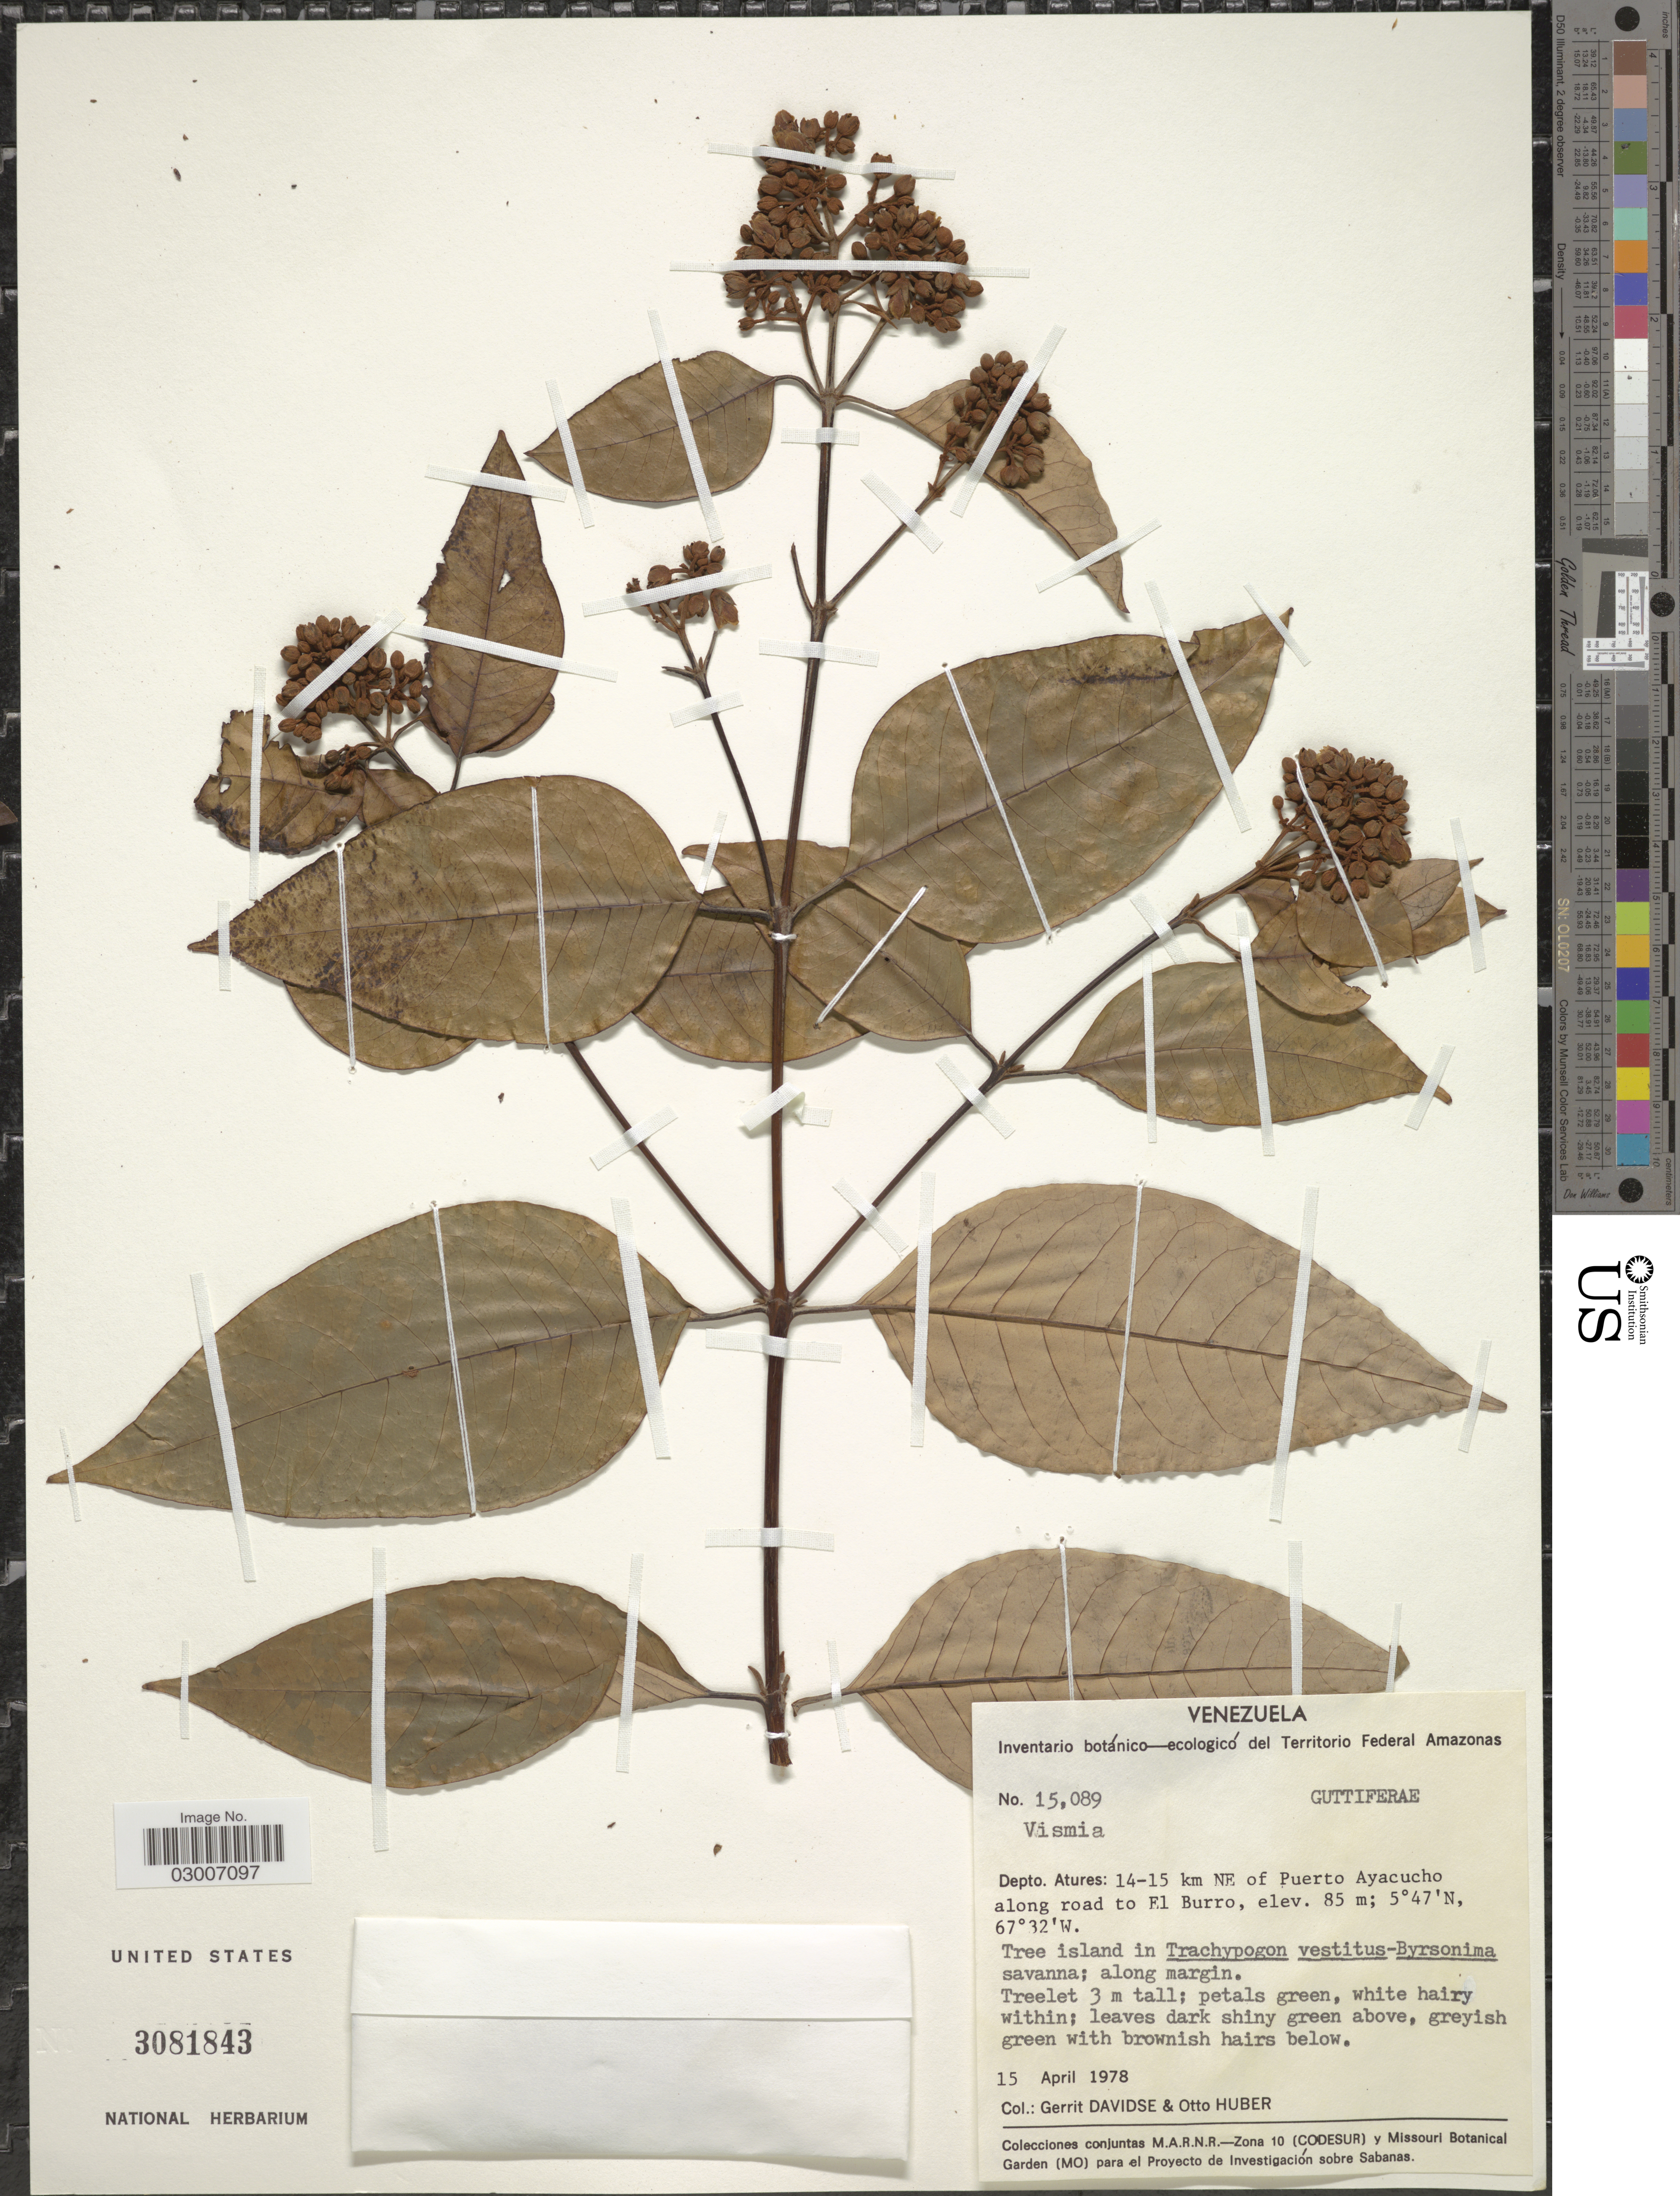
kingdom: Plantae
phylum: Tracheophyta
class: Magnoliopsida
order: Malpighiales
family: Hypericaceae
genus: Vismia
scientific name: Vismia sp.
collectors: G. Davidse & O. Huber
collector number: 15089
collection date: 1978-04-15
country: Venezuela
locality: Depto. Atures: 14-15 km NE of Puerto Ayacucho along road to El Burro.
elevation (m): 85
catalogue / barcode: US 3081843